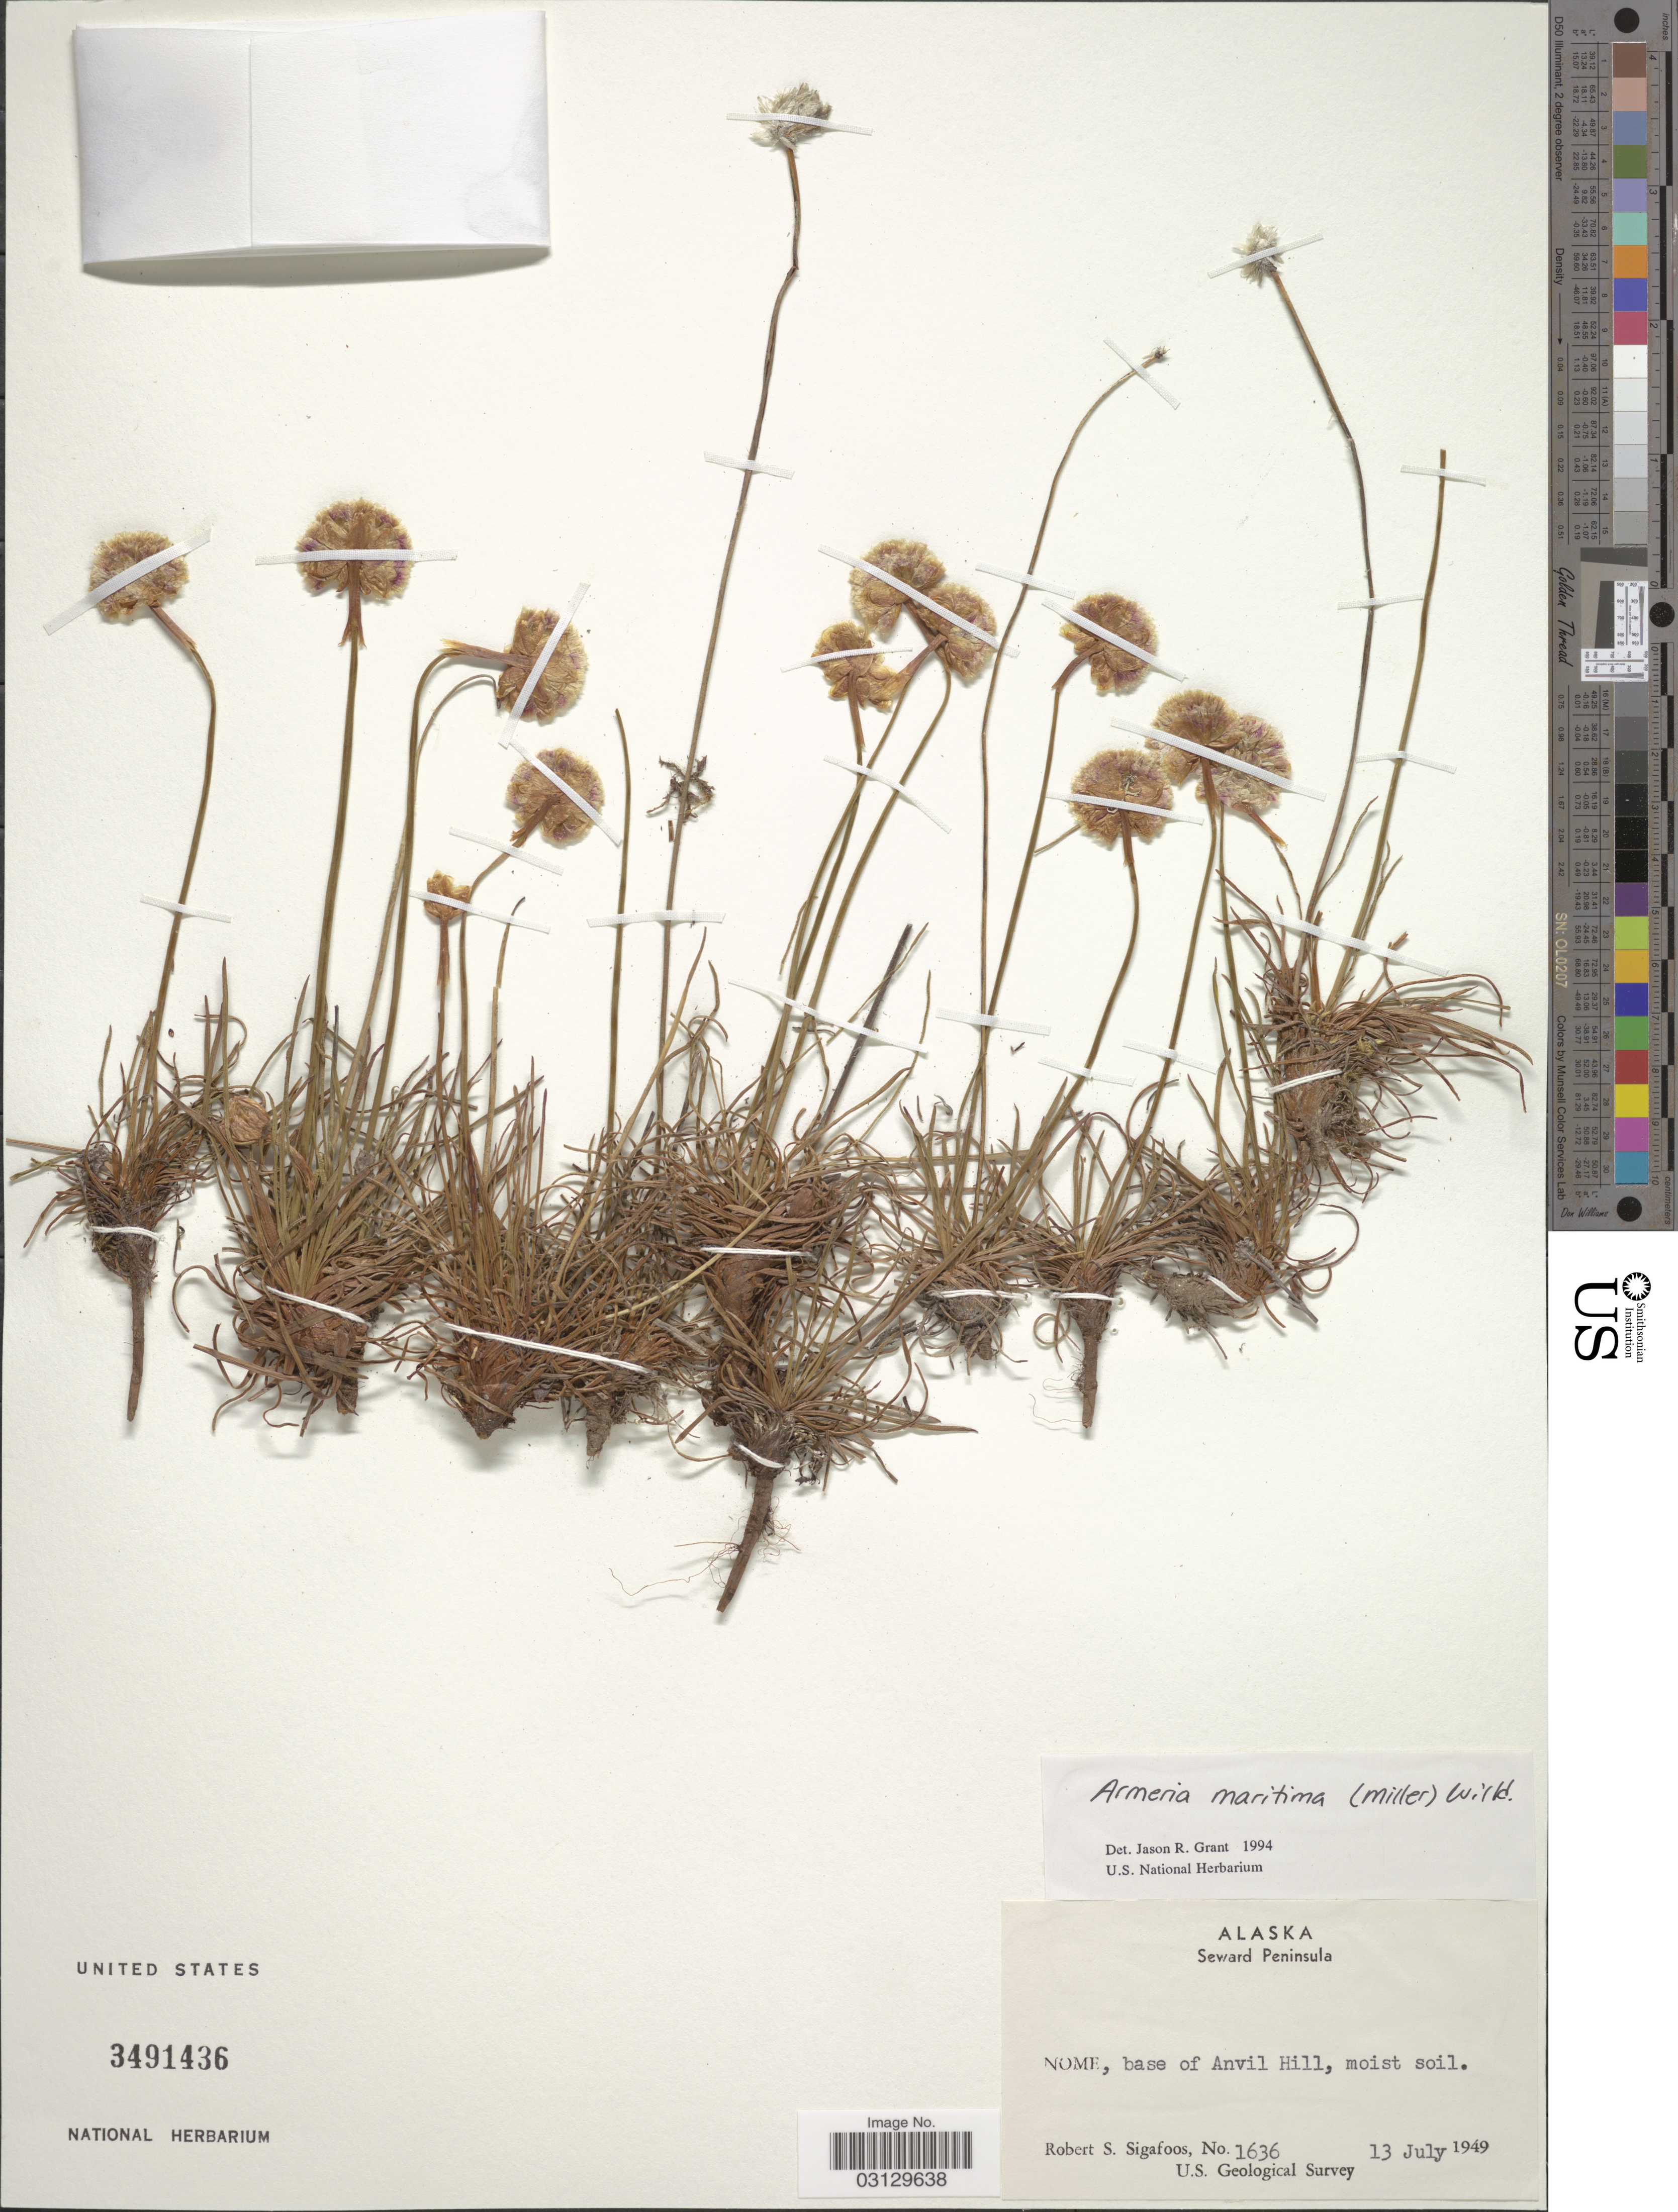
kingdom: Plantae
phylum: Tracheophyta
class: Magnoliopsida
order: Caryophyllales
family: Plumbaginaceae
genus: Armeria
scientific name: Armeria maritima subsp. sibirica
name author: (Turcz. ex Boiss.) Nyman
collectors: R. Sigafoos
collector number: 1636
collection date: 1949-07-13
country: United States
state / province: Alaska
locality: Seward Peninsula. Nome, base of Anvil Hill.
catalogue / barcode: US 3491436